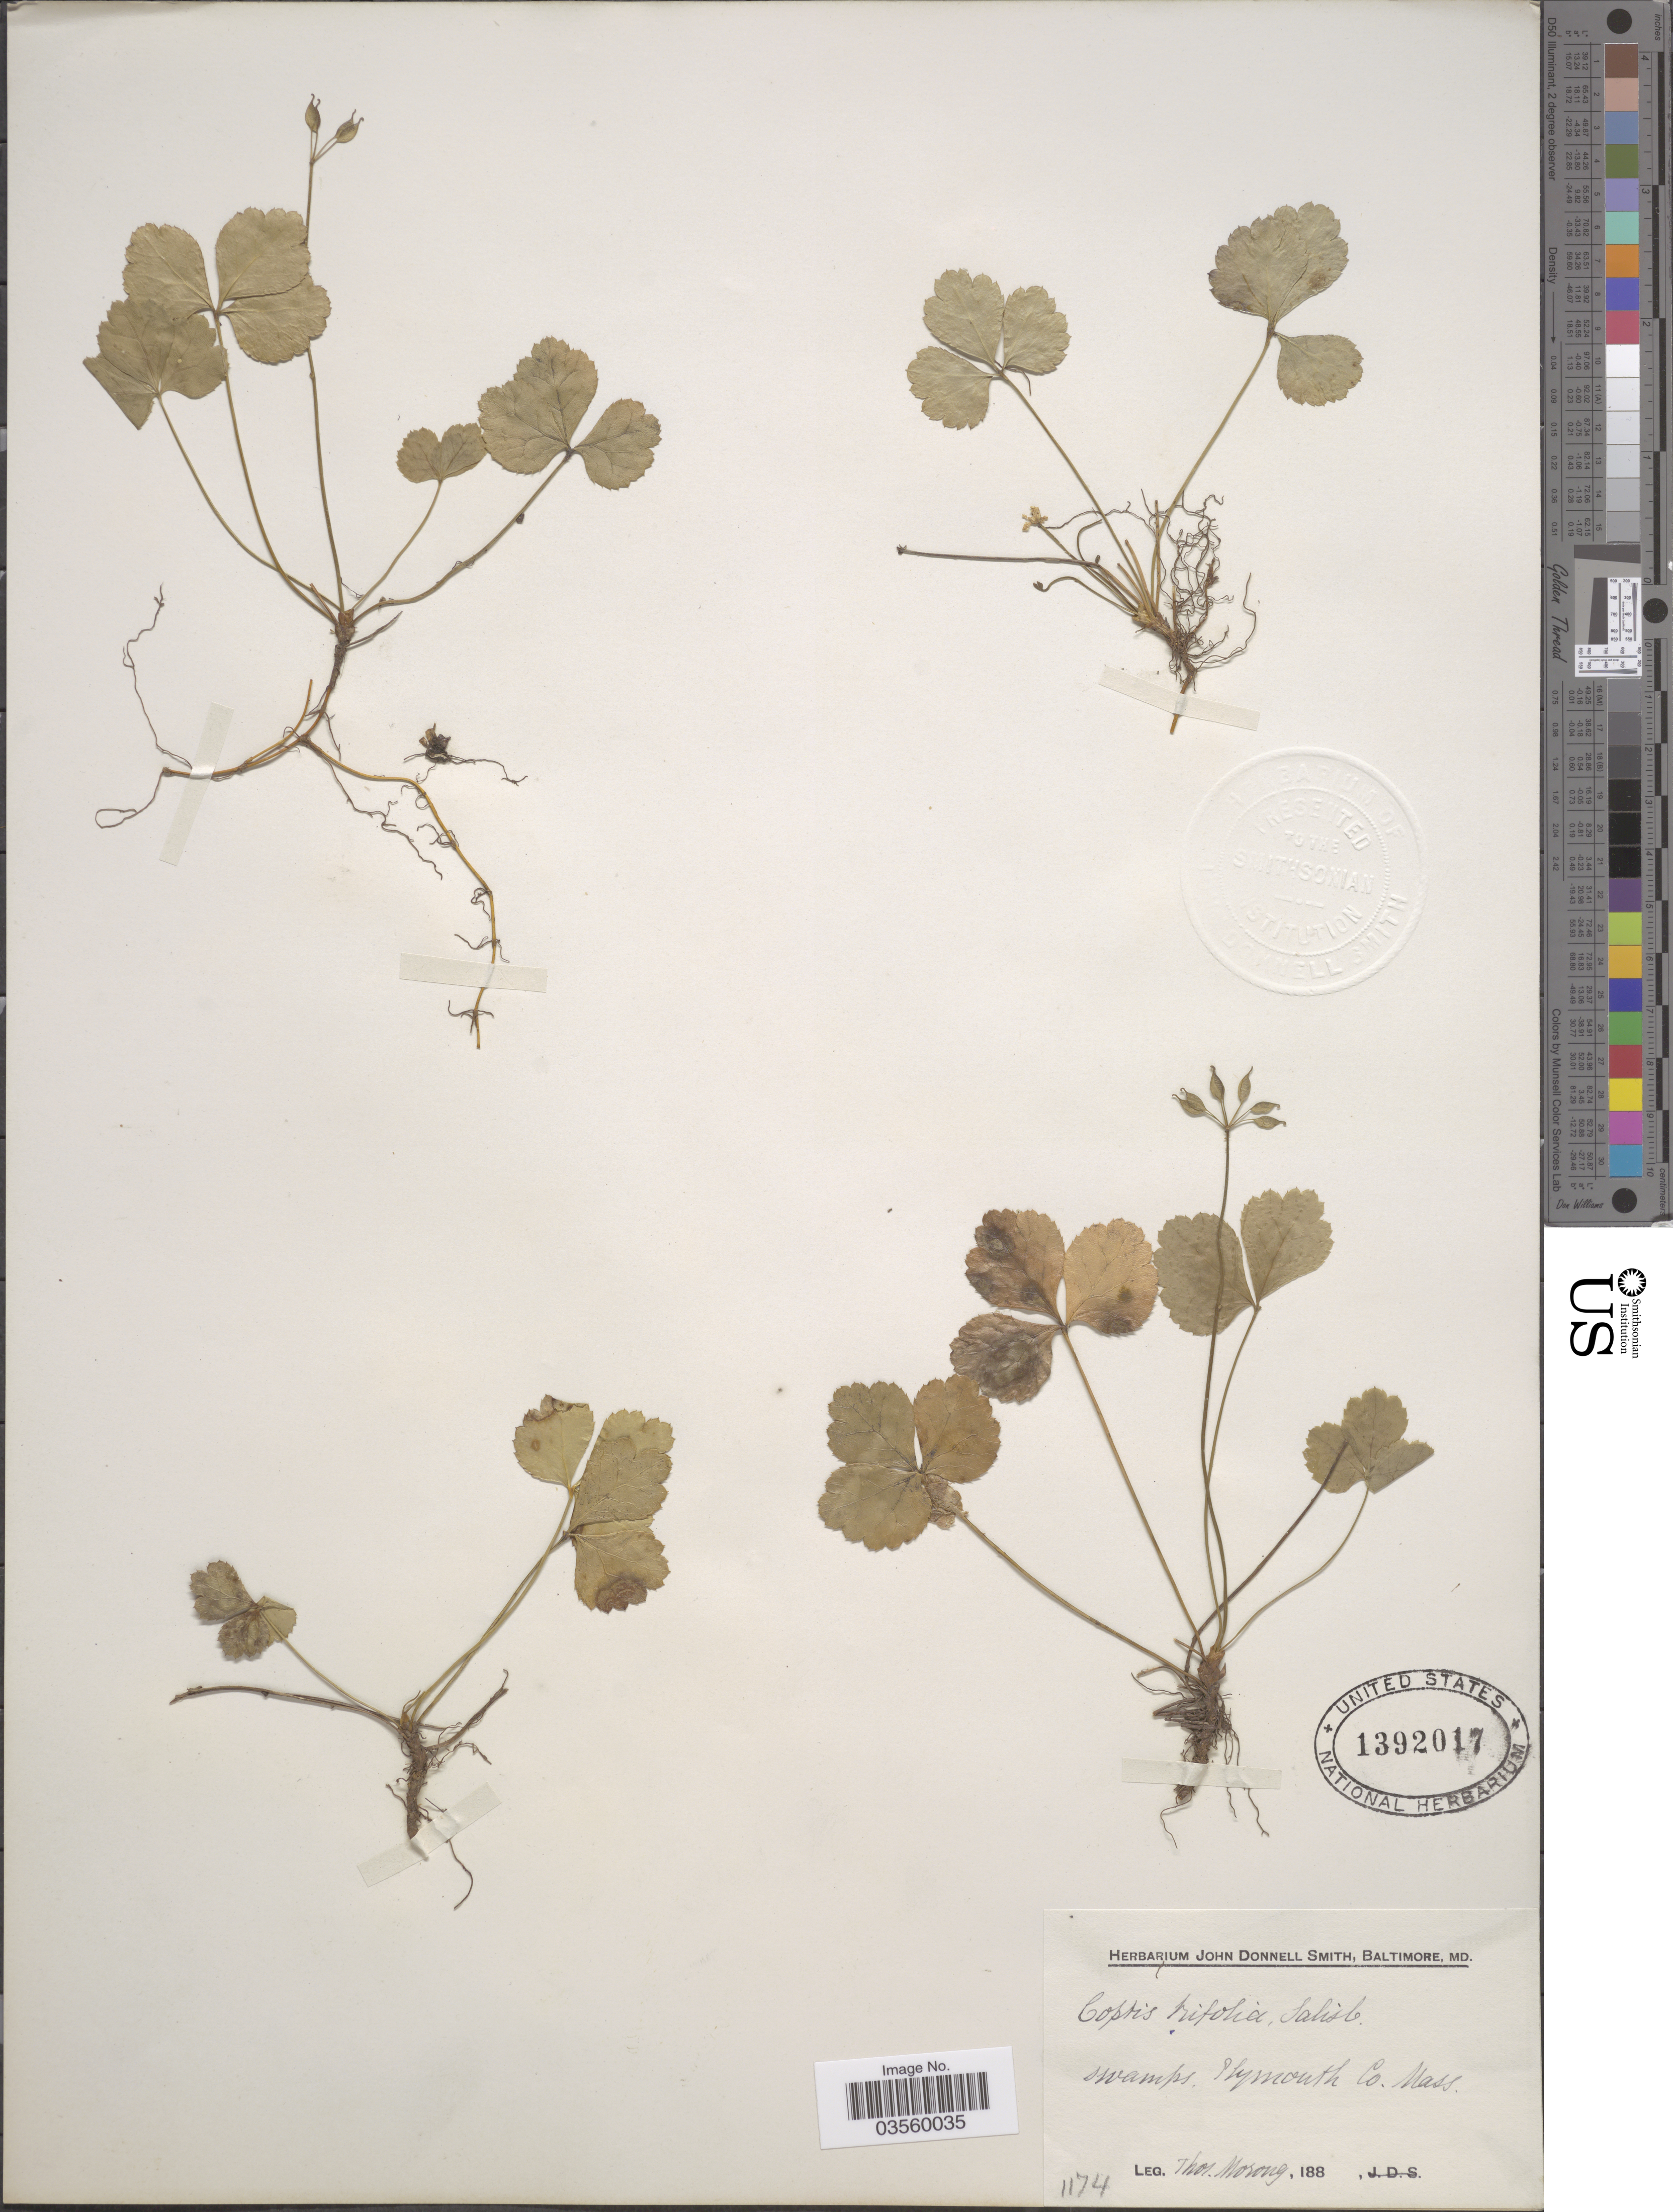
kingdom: Plantae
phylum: Tracheophyta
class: Magnoliopsida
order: Ranunculales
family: Ranunculaceae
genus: Coptis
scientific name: Coptis trifolia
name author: (L.) Salisb.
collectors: ex herb. T. Morong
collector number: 1174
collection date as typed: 188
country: United States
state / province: Massachusetts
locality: Plymouth Co.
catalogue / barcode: US 1392017